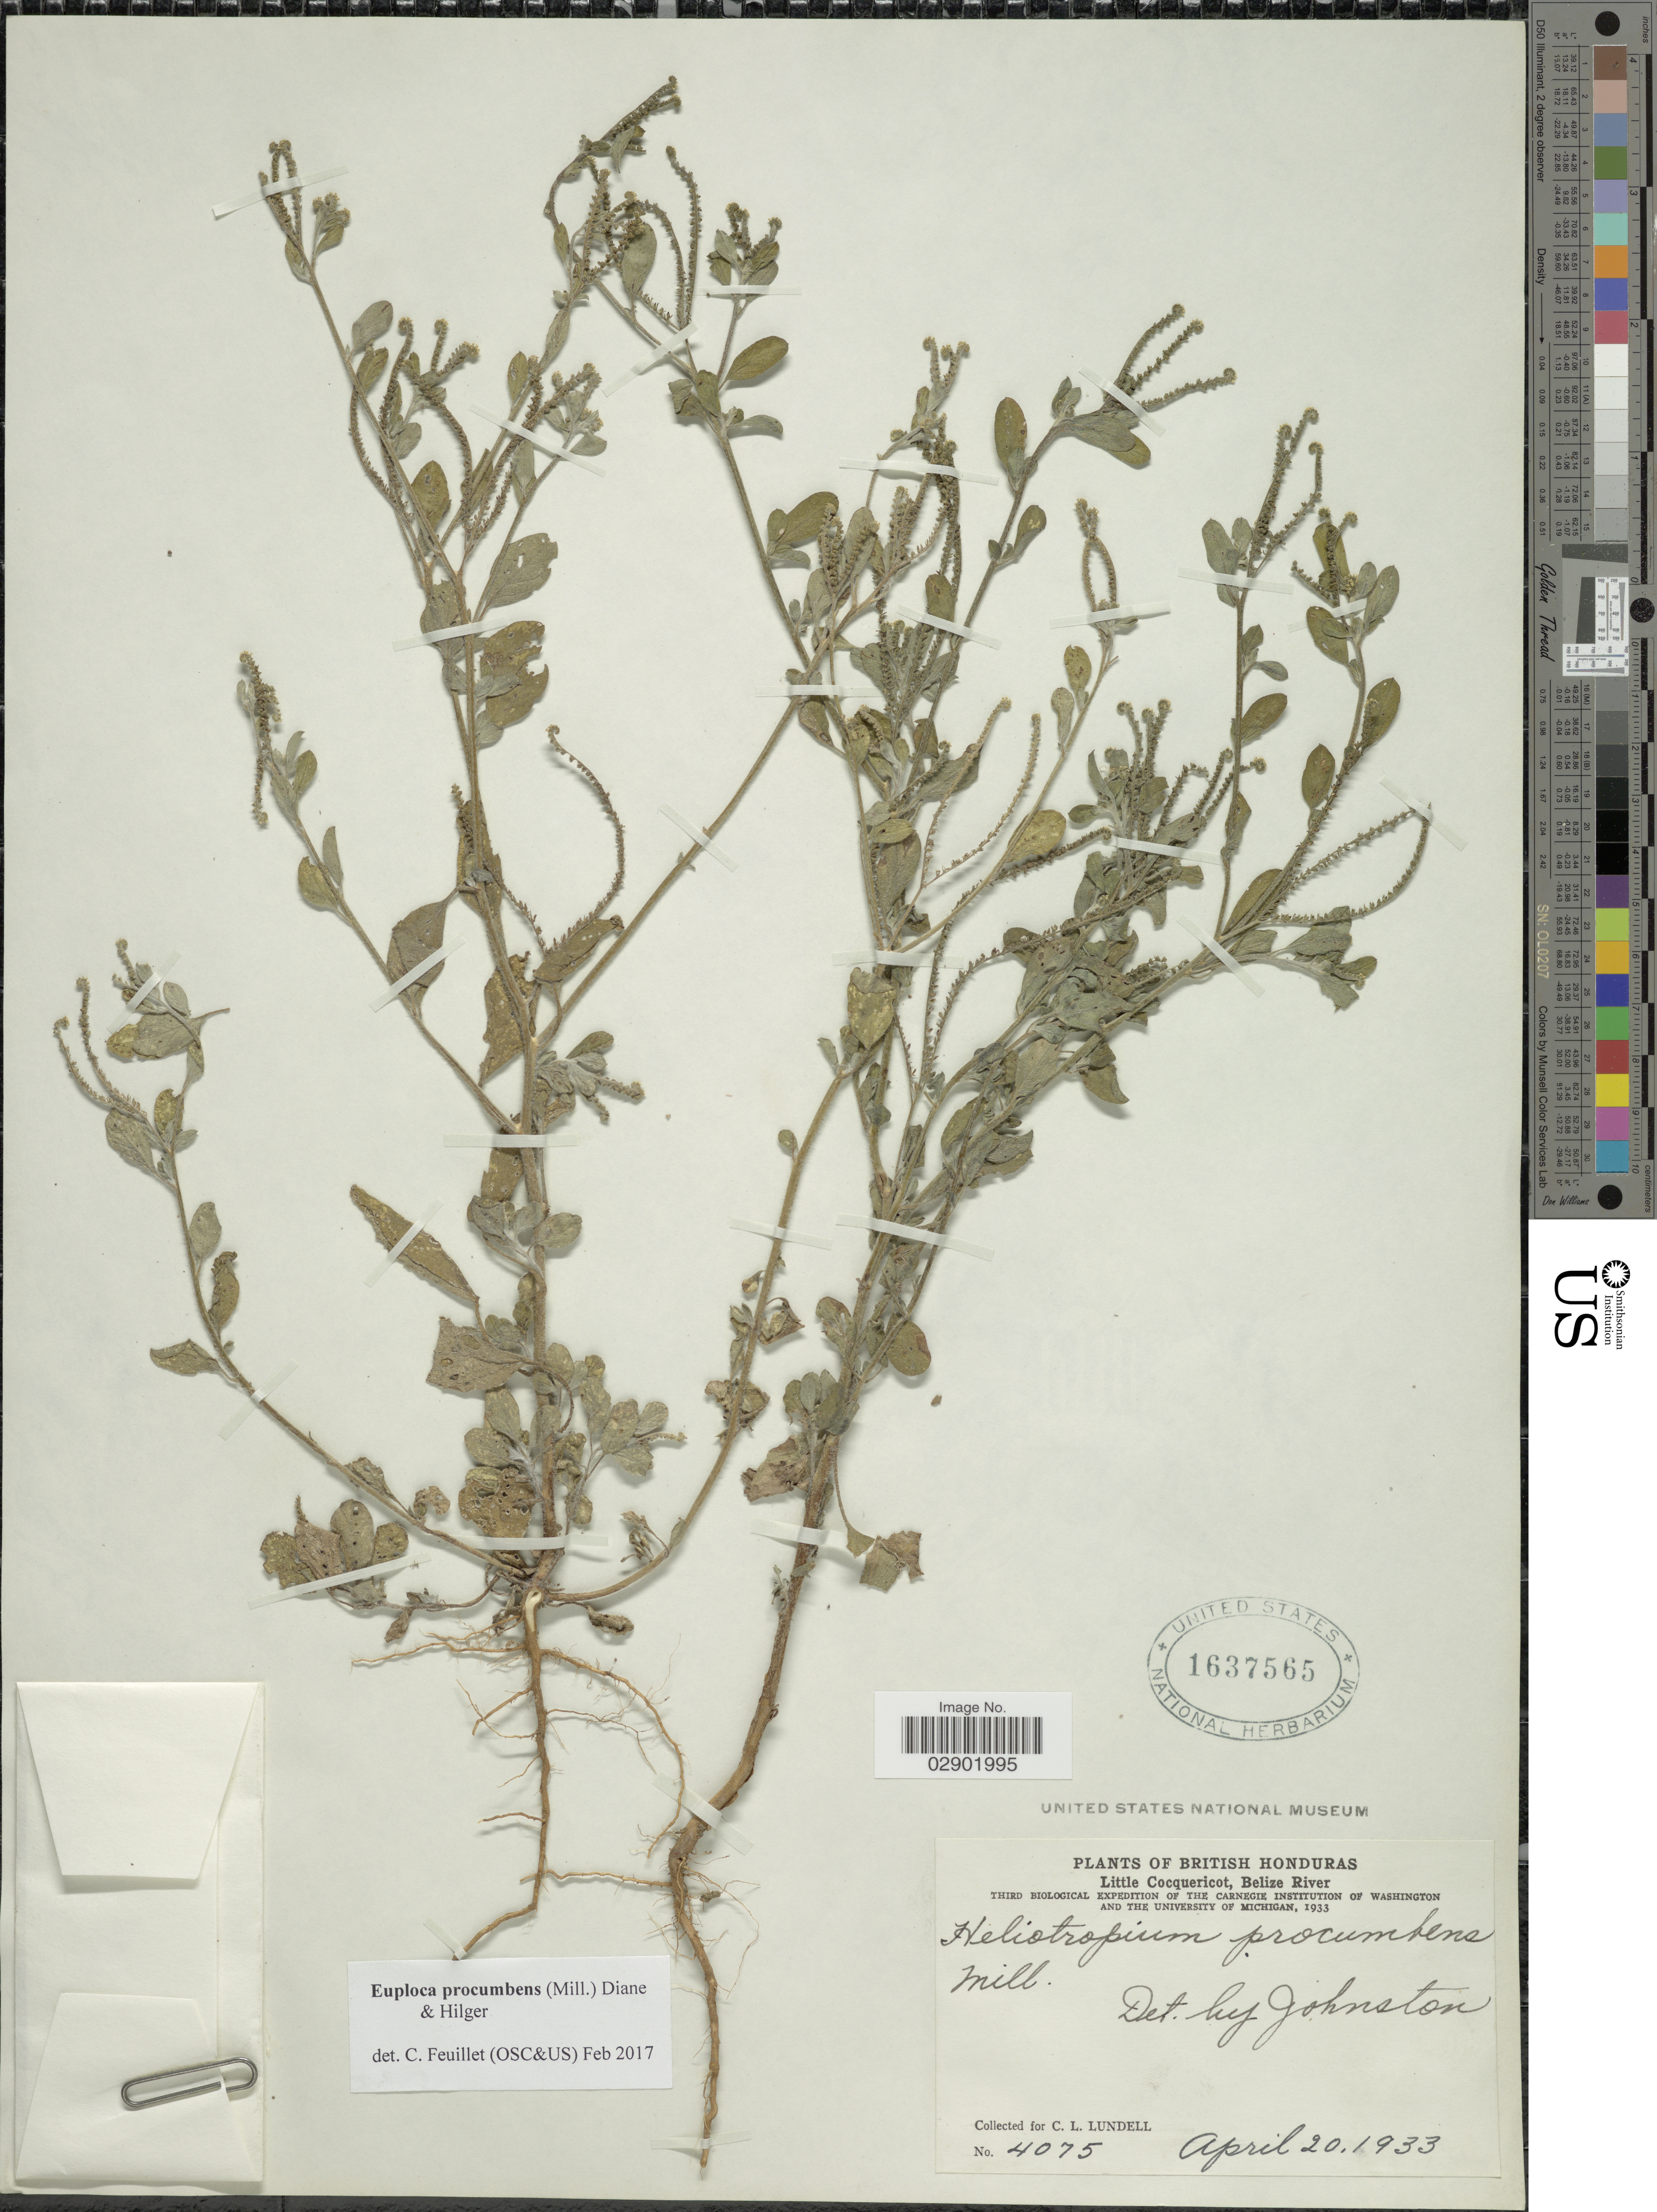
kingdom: Plantae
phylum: Tracheophyta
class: Magnoliopsida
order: Boraginales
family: Heliotropiaceae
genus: Euploca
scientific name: Euploca procumbens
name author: (Mill.) Diane & Hilger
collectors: C. L. Lundell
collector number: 4075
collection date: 1933-04-20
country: Belize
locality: British Honduras. Little Cocquericot, Belize River.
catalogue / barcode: US 1637565